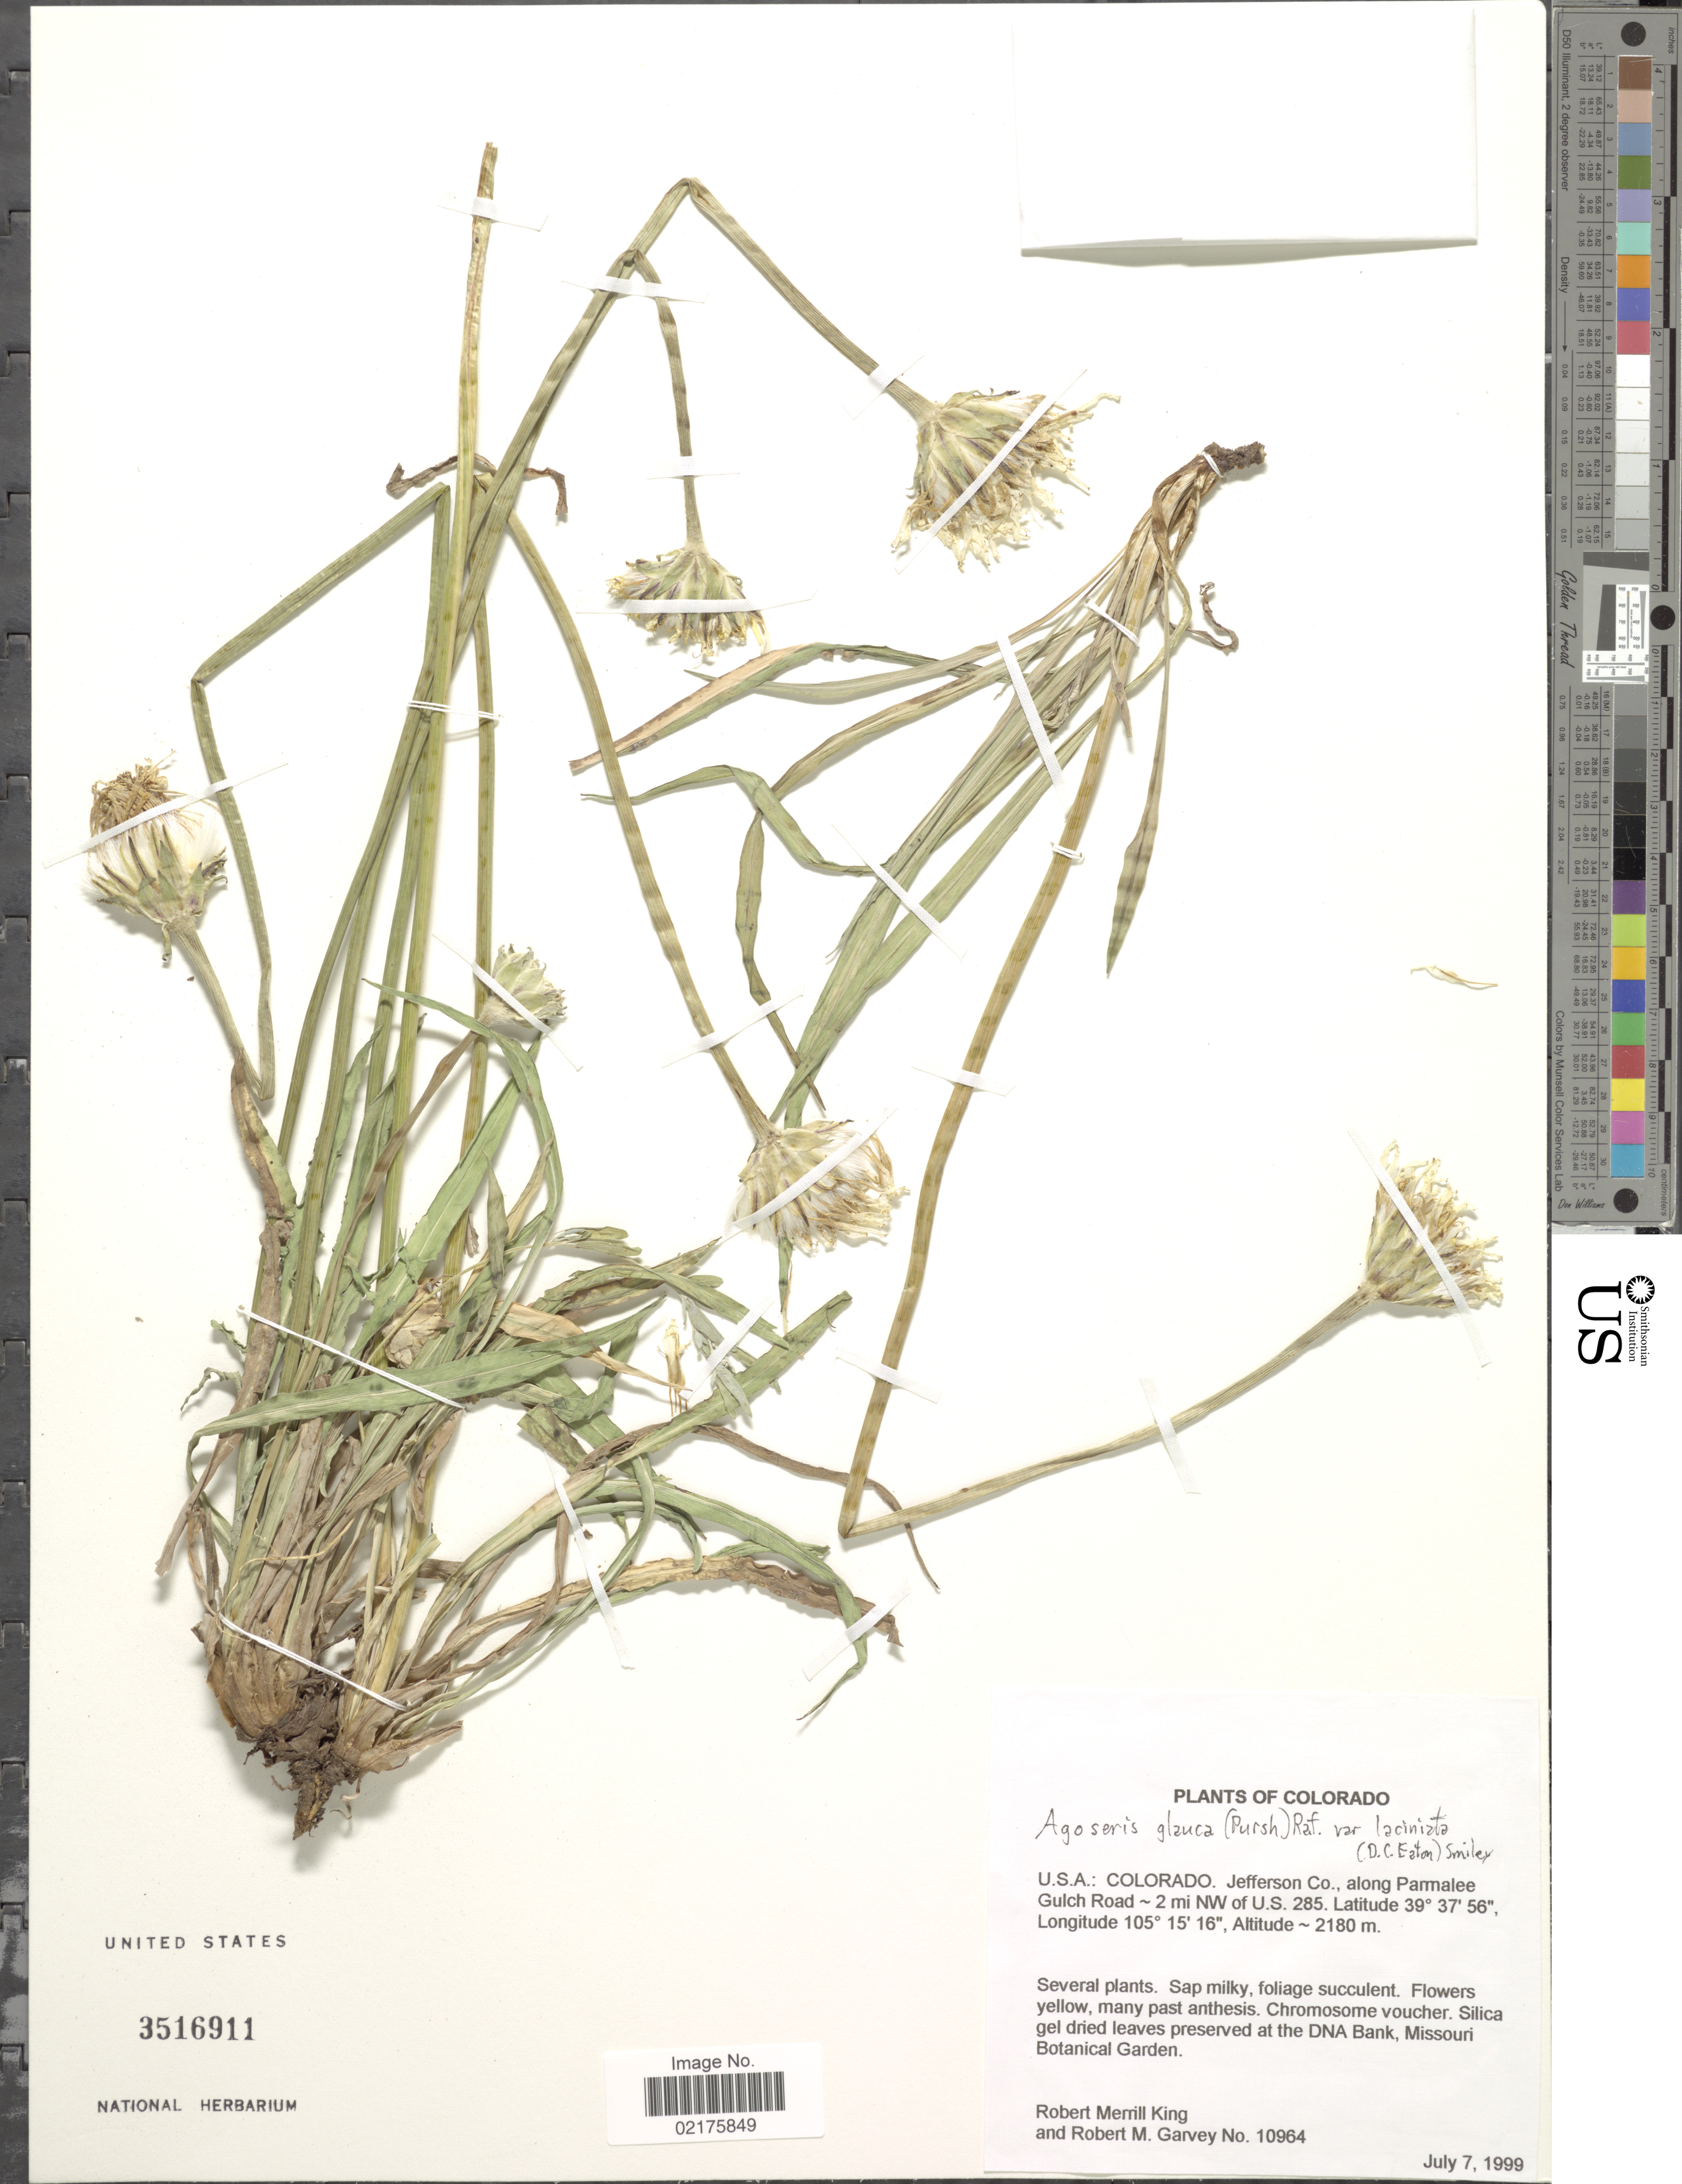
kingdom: Plantae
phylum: Tracheophyta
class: Magnoliopsida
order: Asterales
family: Asteraceae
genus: Agoseris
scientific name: Agoseris parviflora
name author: (Nutt.) D. Dietr.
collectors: R. M. King & R. Garvey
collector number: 10964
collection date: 1999-07-07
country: United States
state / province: Colorado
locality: Jefferson Co., along Parmalee Gulch Road ~ 2 mi NW of U.S. 285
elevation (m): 2180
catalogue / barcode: US 3516911